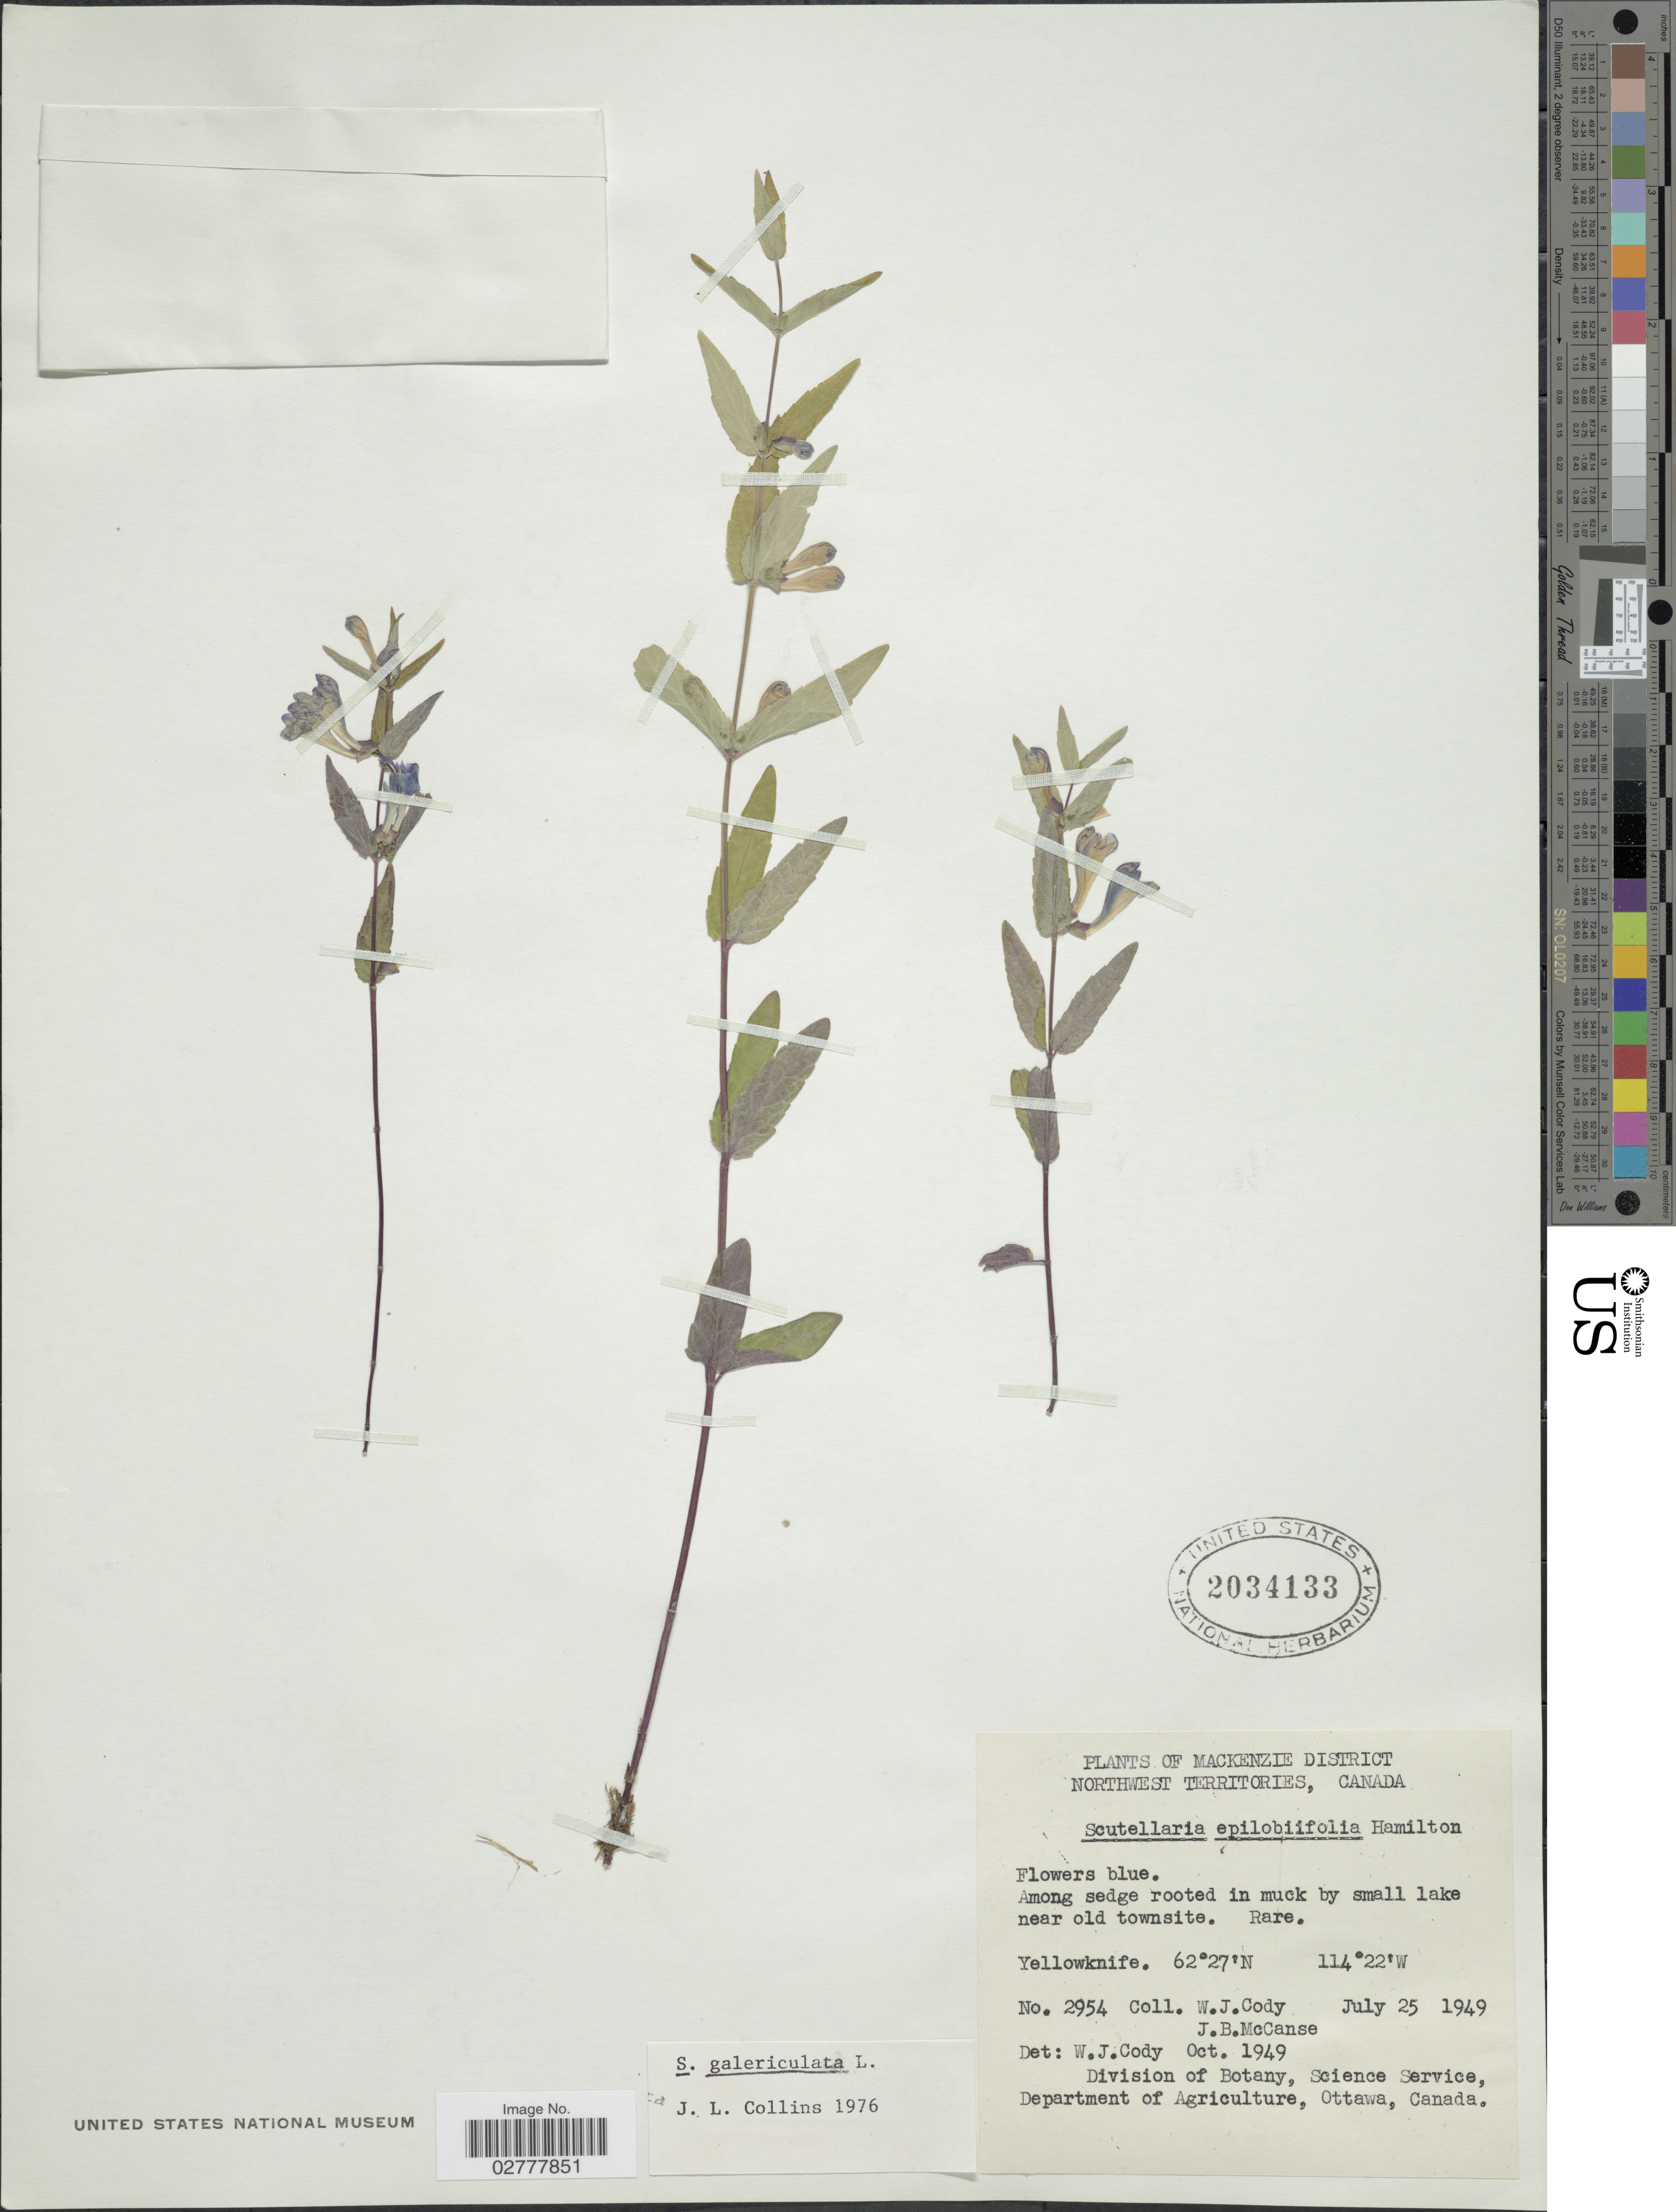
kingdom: Plantae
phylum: Tracheophyta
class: Magnoliopsida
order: Lamiales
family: Lamiaceae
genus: Scutellaria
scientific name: Scutellaria galericulata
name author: L.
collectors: W. Cody & J. McCanse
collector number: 2954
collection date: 1949-07-25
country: Canada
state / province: Northwest Territories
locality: Mackenzie District. Yellowknife.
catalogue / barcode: US 2034133